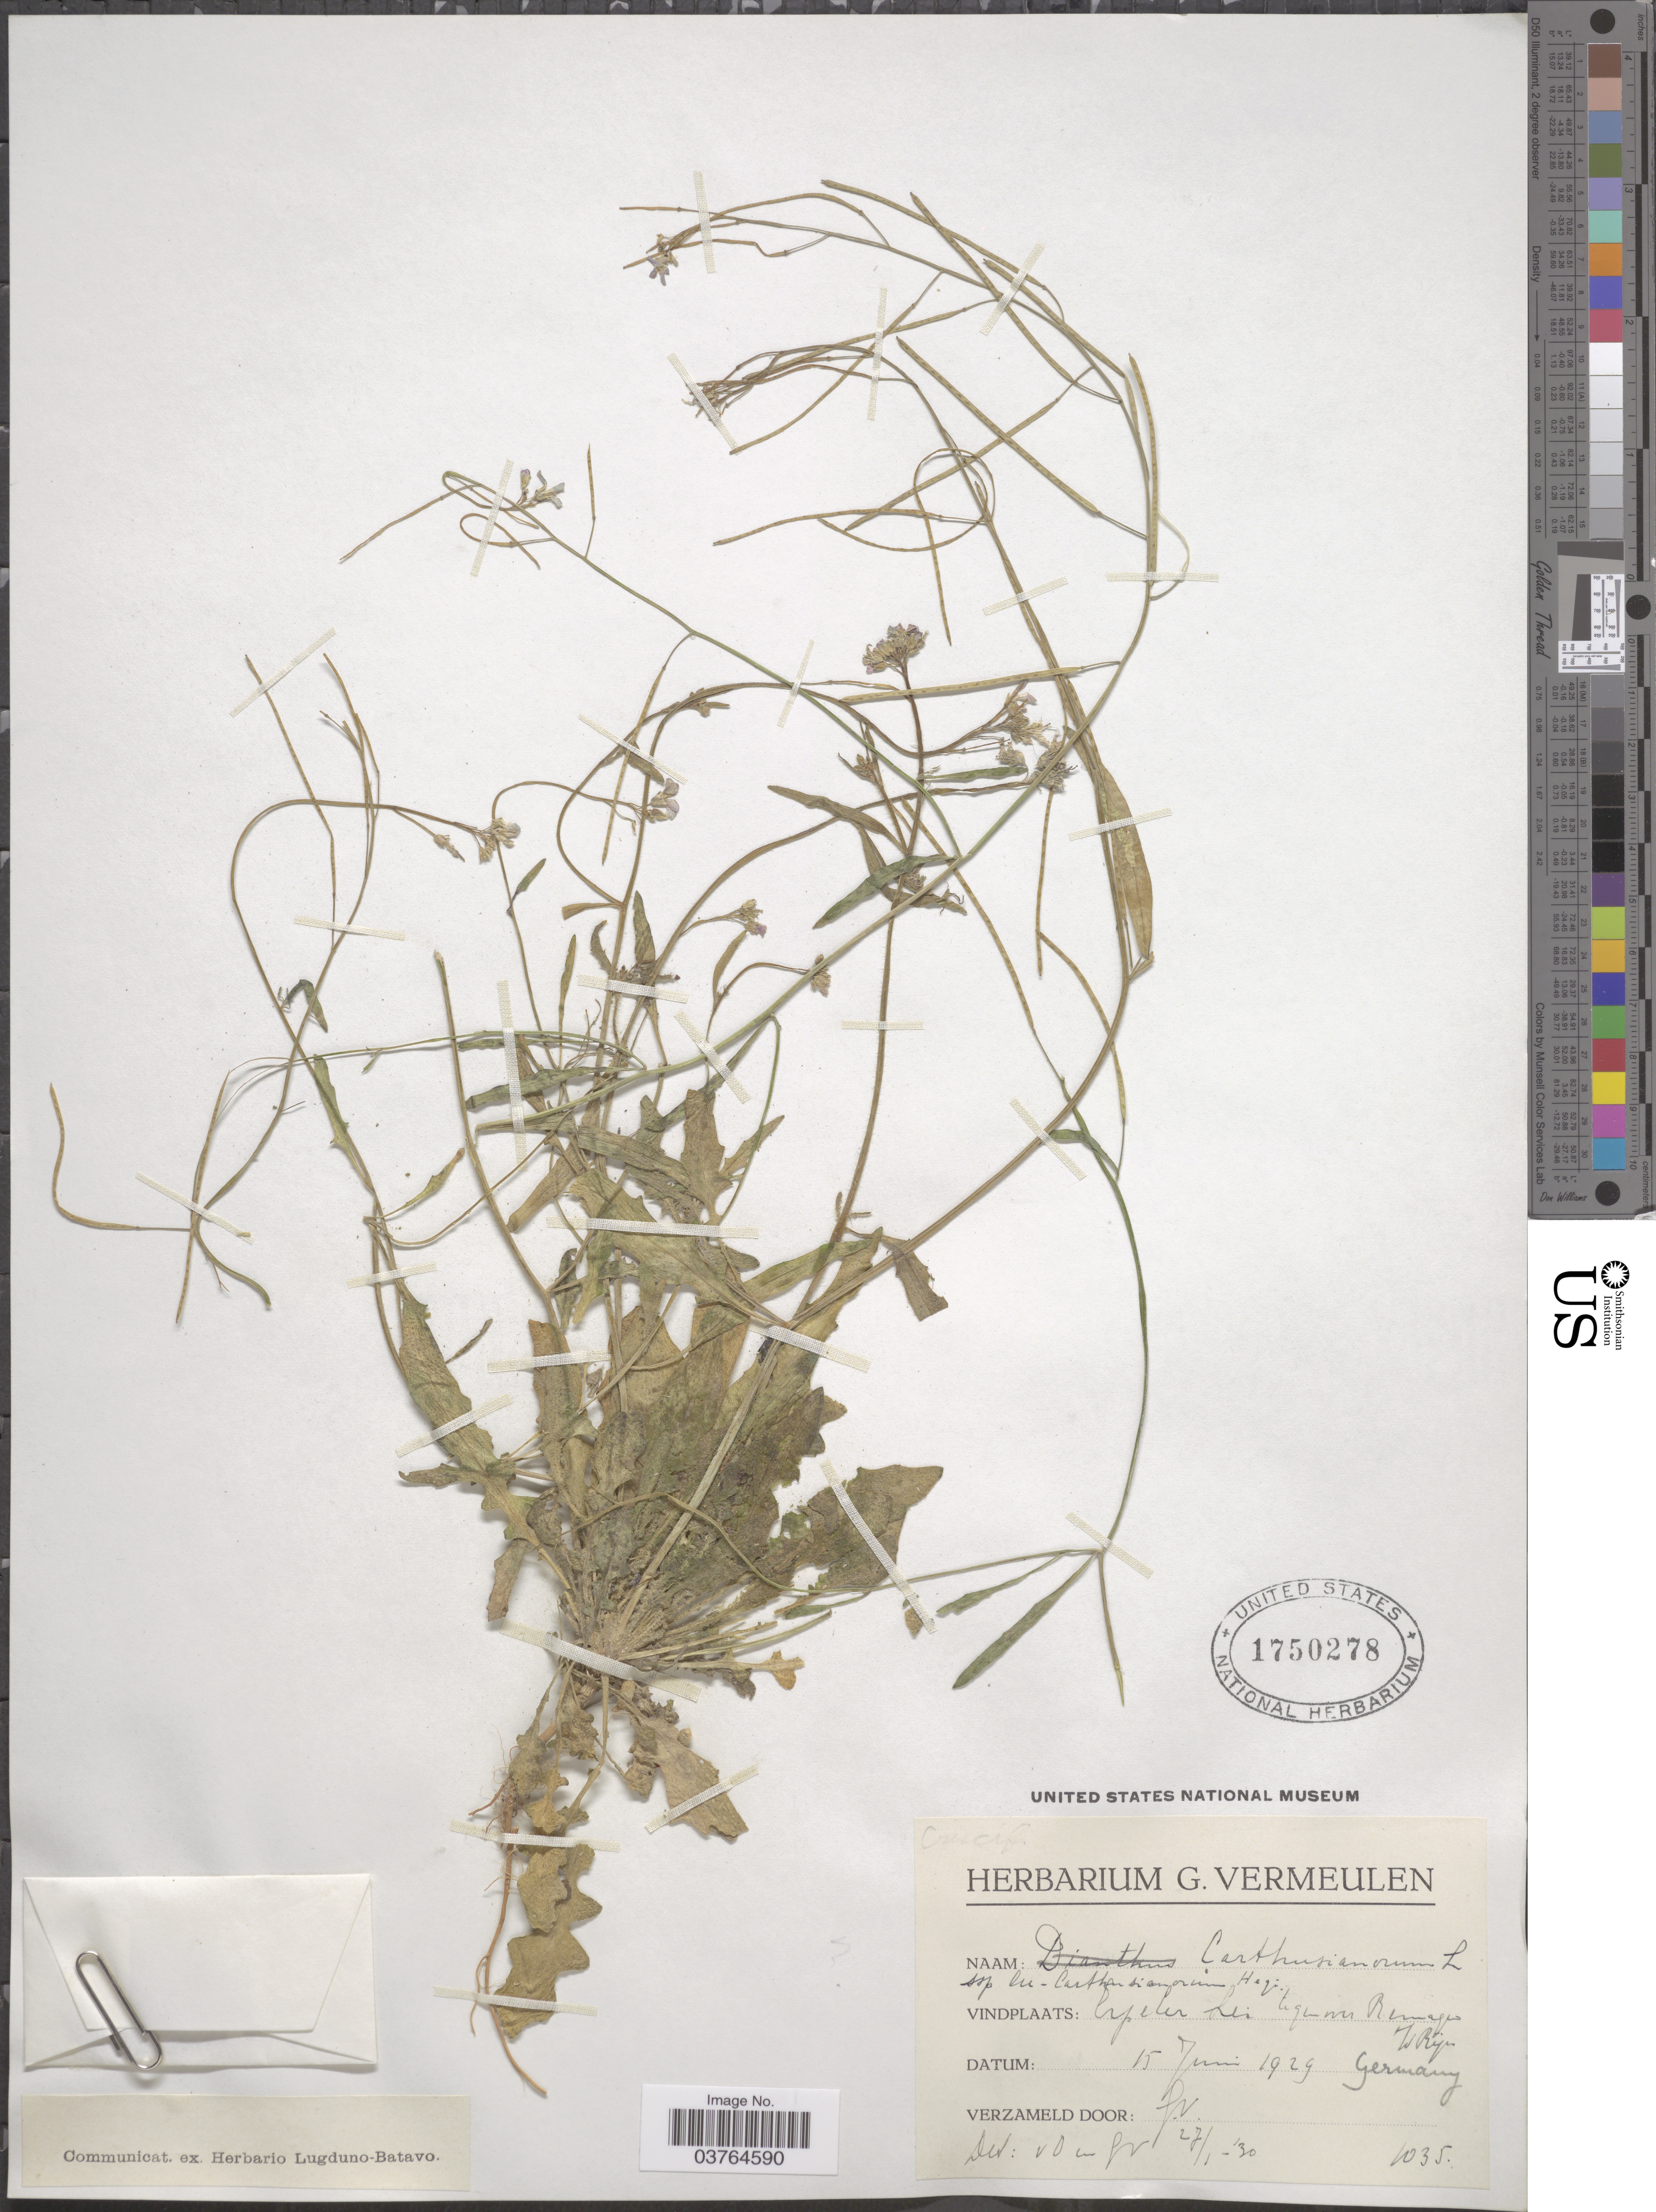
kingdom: Plantae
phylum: Tracheophyta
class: Magnoliopsida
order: Brassicales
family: Brassicaceae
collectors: G. Vermeulen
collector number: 1035?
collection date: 1929-06-15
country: Germany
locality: Crefler bei tegen Remajen. [interpreted]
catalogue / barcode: US 1750278